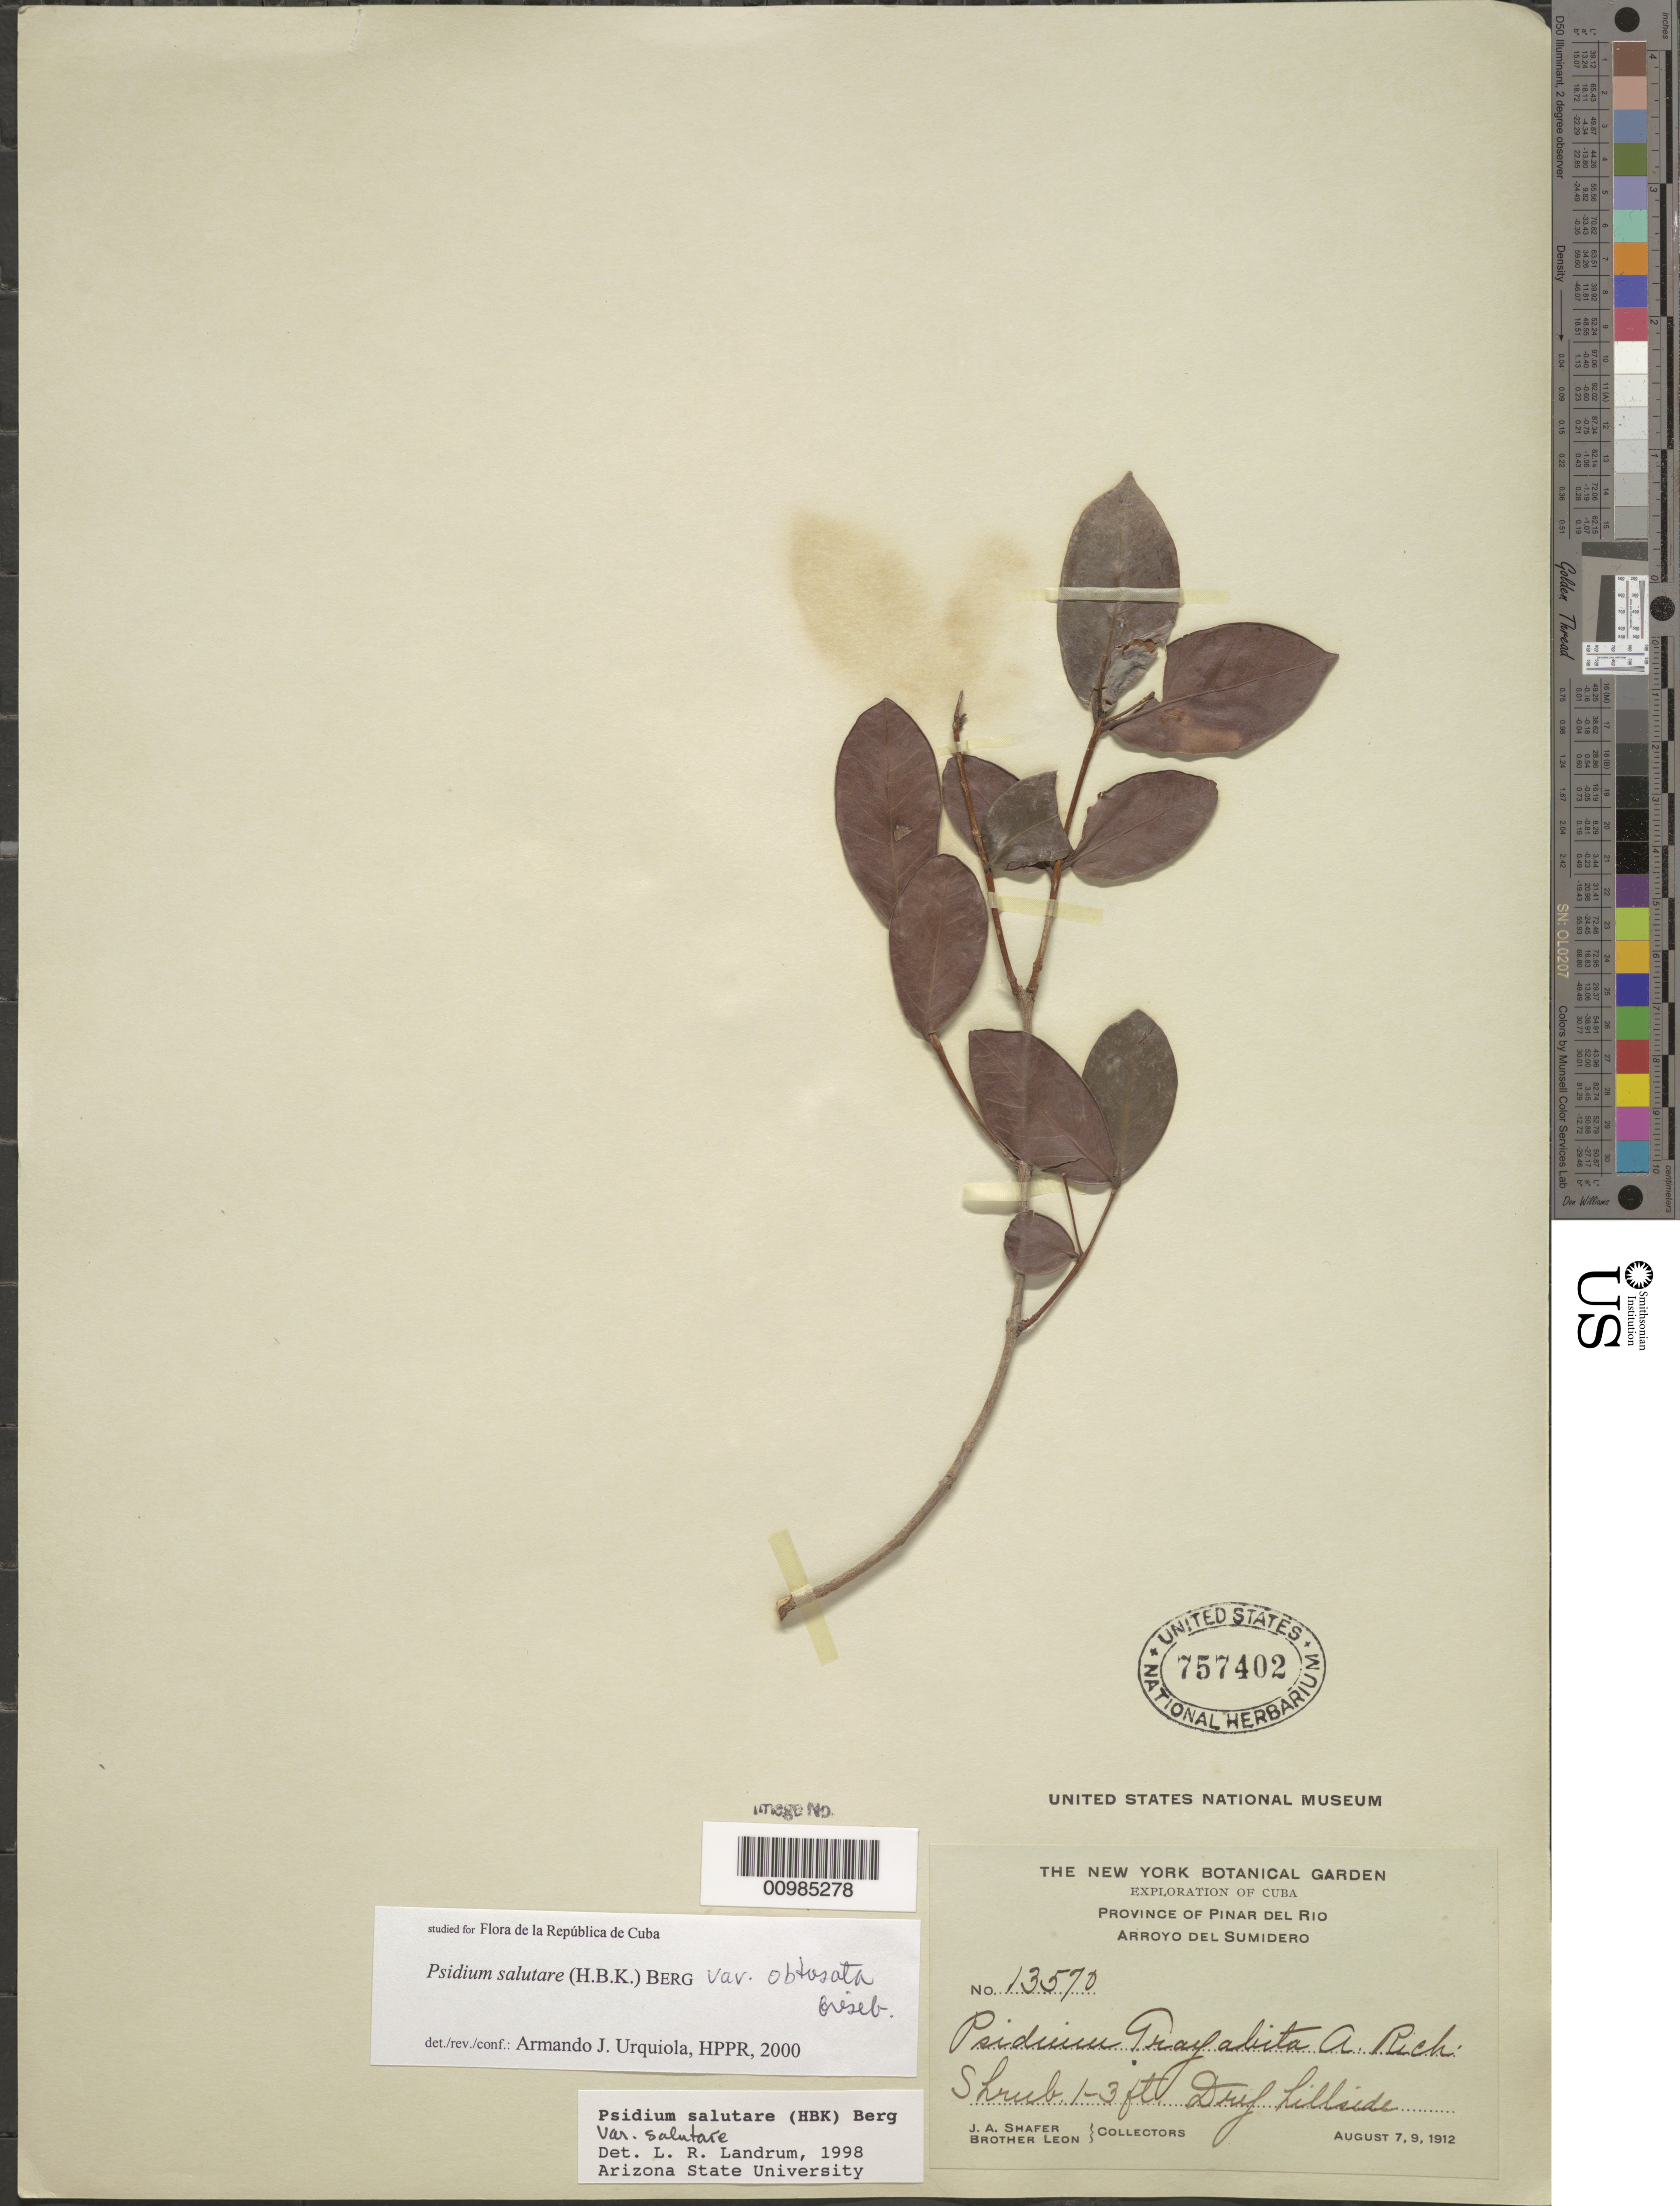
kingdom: Plantae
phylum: Tracheophyta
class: Magnoliopsida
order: Myrtales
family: Myrtaceae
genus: Psidium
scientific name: Psidium salutare var. obtusata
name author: Griseb.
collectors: J. A. Shafer & Bro. León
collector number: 13570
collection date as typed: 07 Aug 1912 to 09 Aug 1912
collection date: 1912-08-07/1912-08-09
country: Cuba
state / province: Pinar del Rio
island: Cuba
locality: Arroyo del Sumidero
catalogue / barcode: US 757402